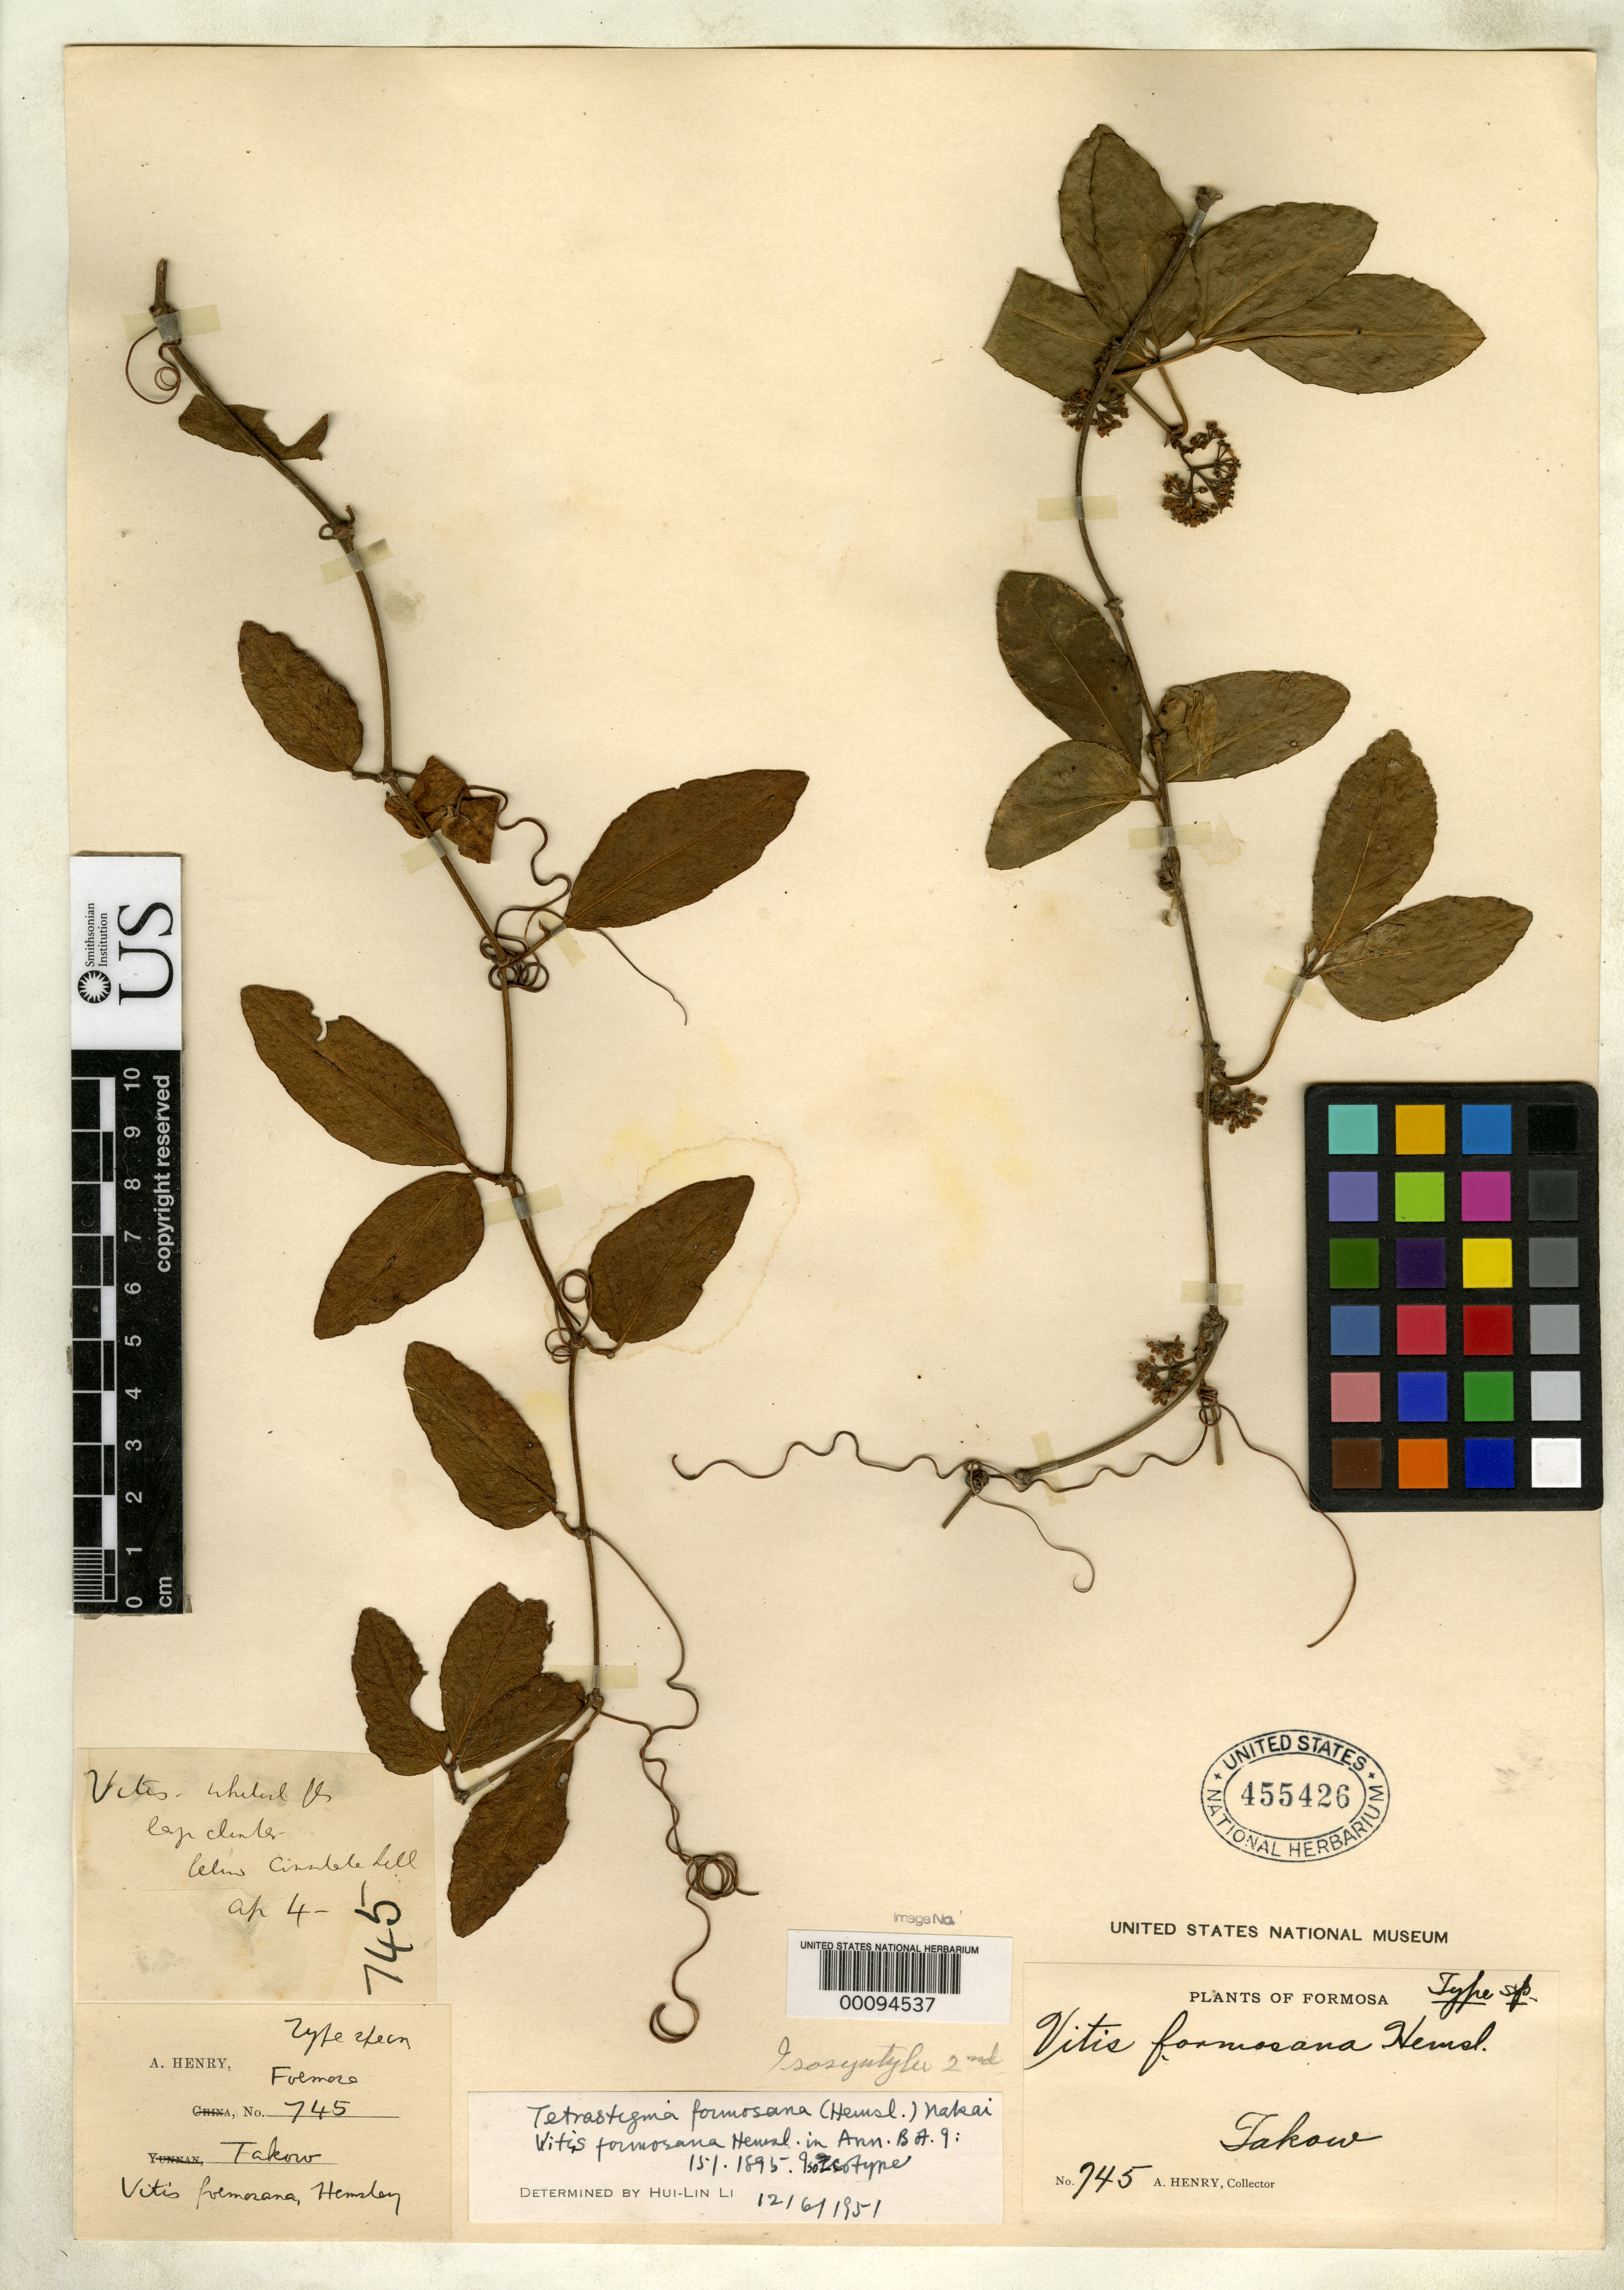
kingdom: Plantae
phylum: Tracheophyta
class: Magnoliopsida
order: Vitales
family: Vitaceae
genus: Vitis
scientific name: Vitis formosana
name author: Hemsl.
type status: Syntype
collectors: A. Henry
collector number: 745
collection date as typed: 18 Oct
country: Taiwan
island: Taiwan [Formosa]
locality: Kao-Hsiung (Takow).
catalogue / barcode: US 455426